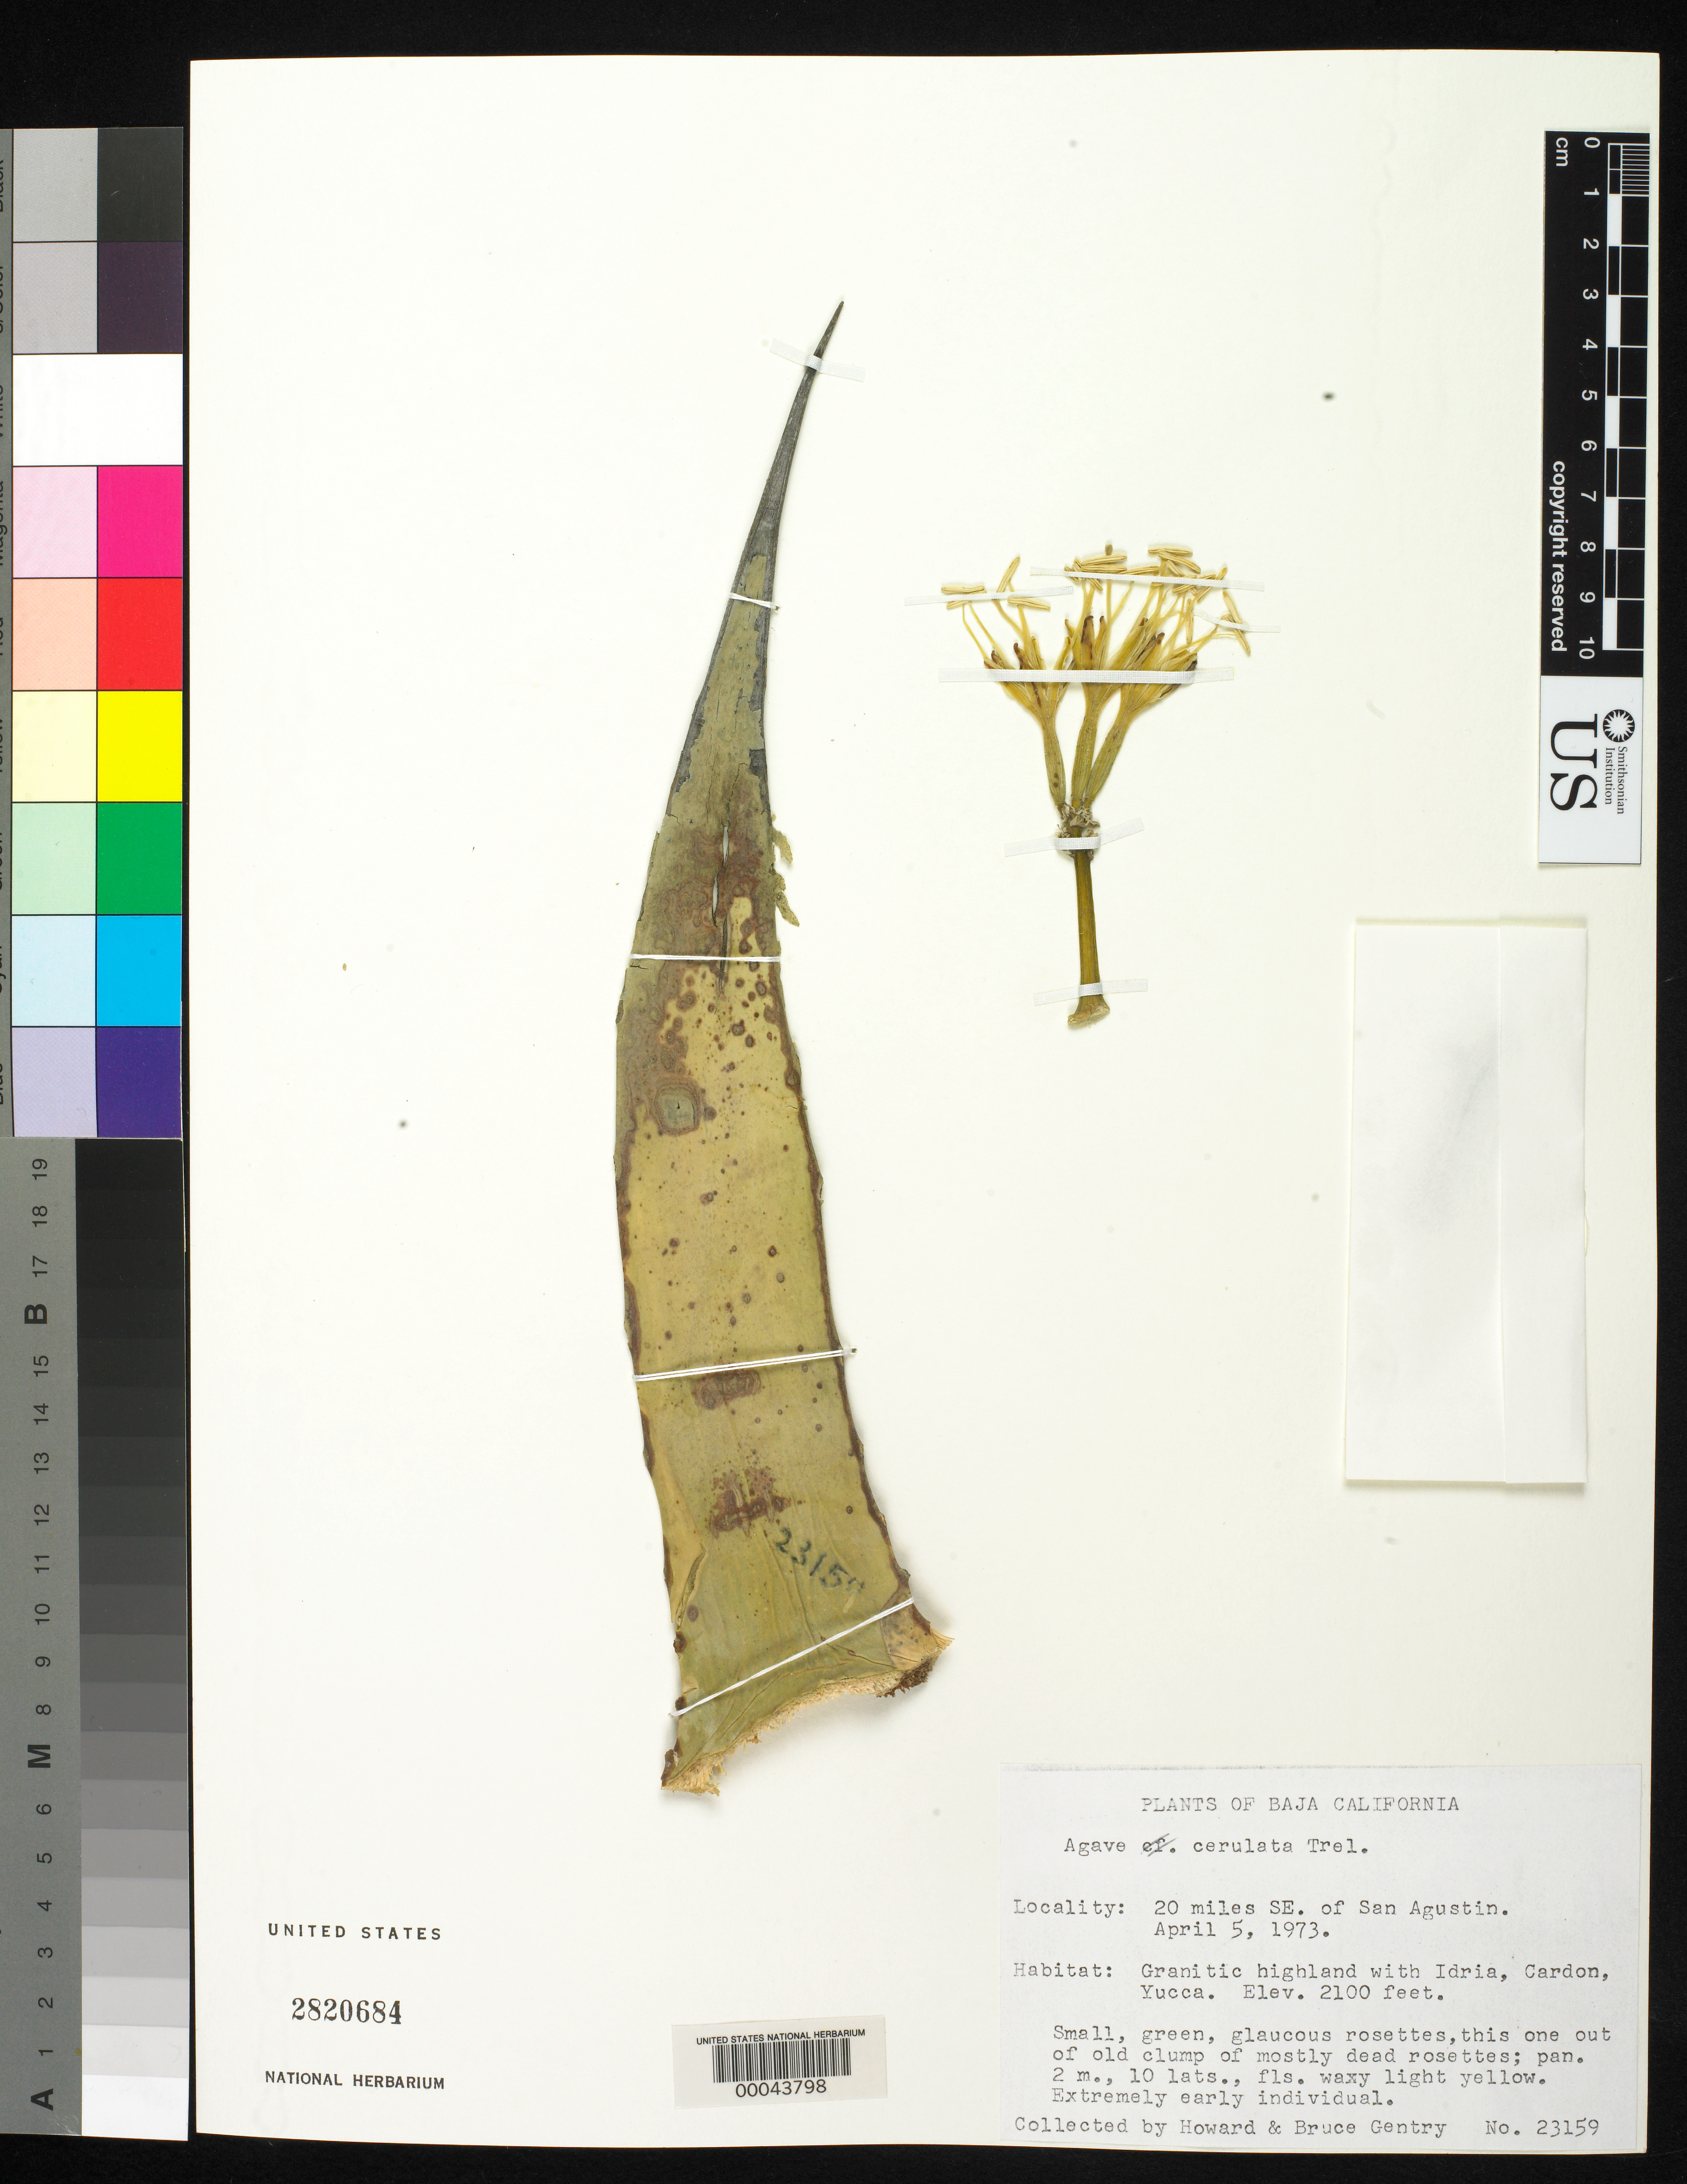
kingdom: Plantae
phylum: Tracheophyta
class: Liliopsida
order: Asparagales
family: Asparagaceae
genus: Agave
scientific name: Agave cerulata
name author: Trel.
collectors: H. S. Gentry & B. Gentry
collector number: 23159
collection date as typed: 05 Apr 1973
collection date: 1973-04-05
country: Mexico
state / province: Baja California Norte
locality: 20 mi SE of San Agustin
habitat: Granitic highland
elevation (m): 640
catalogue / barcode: US 2820684